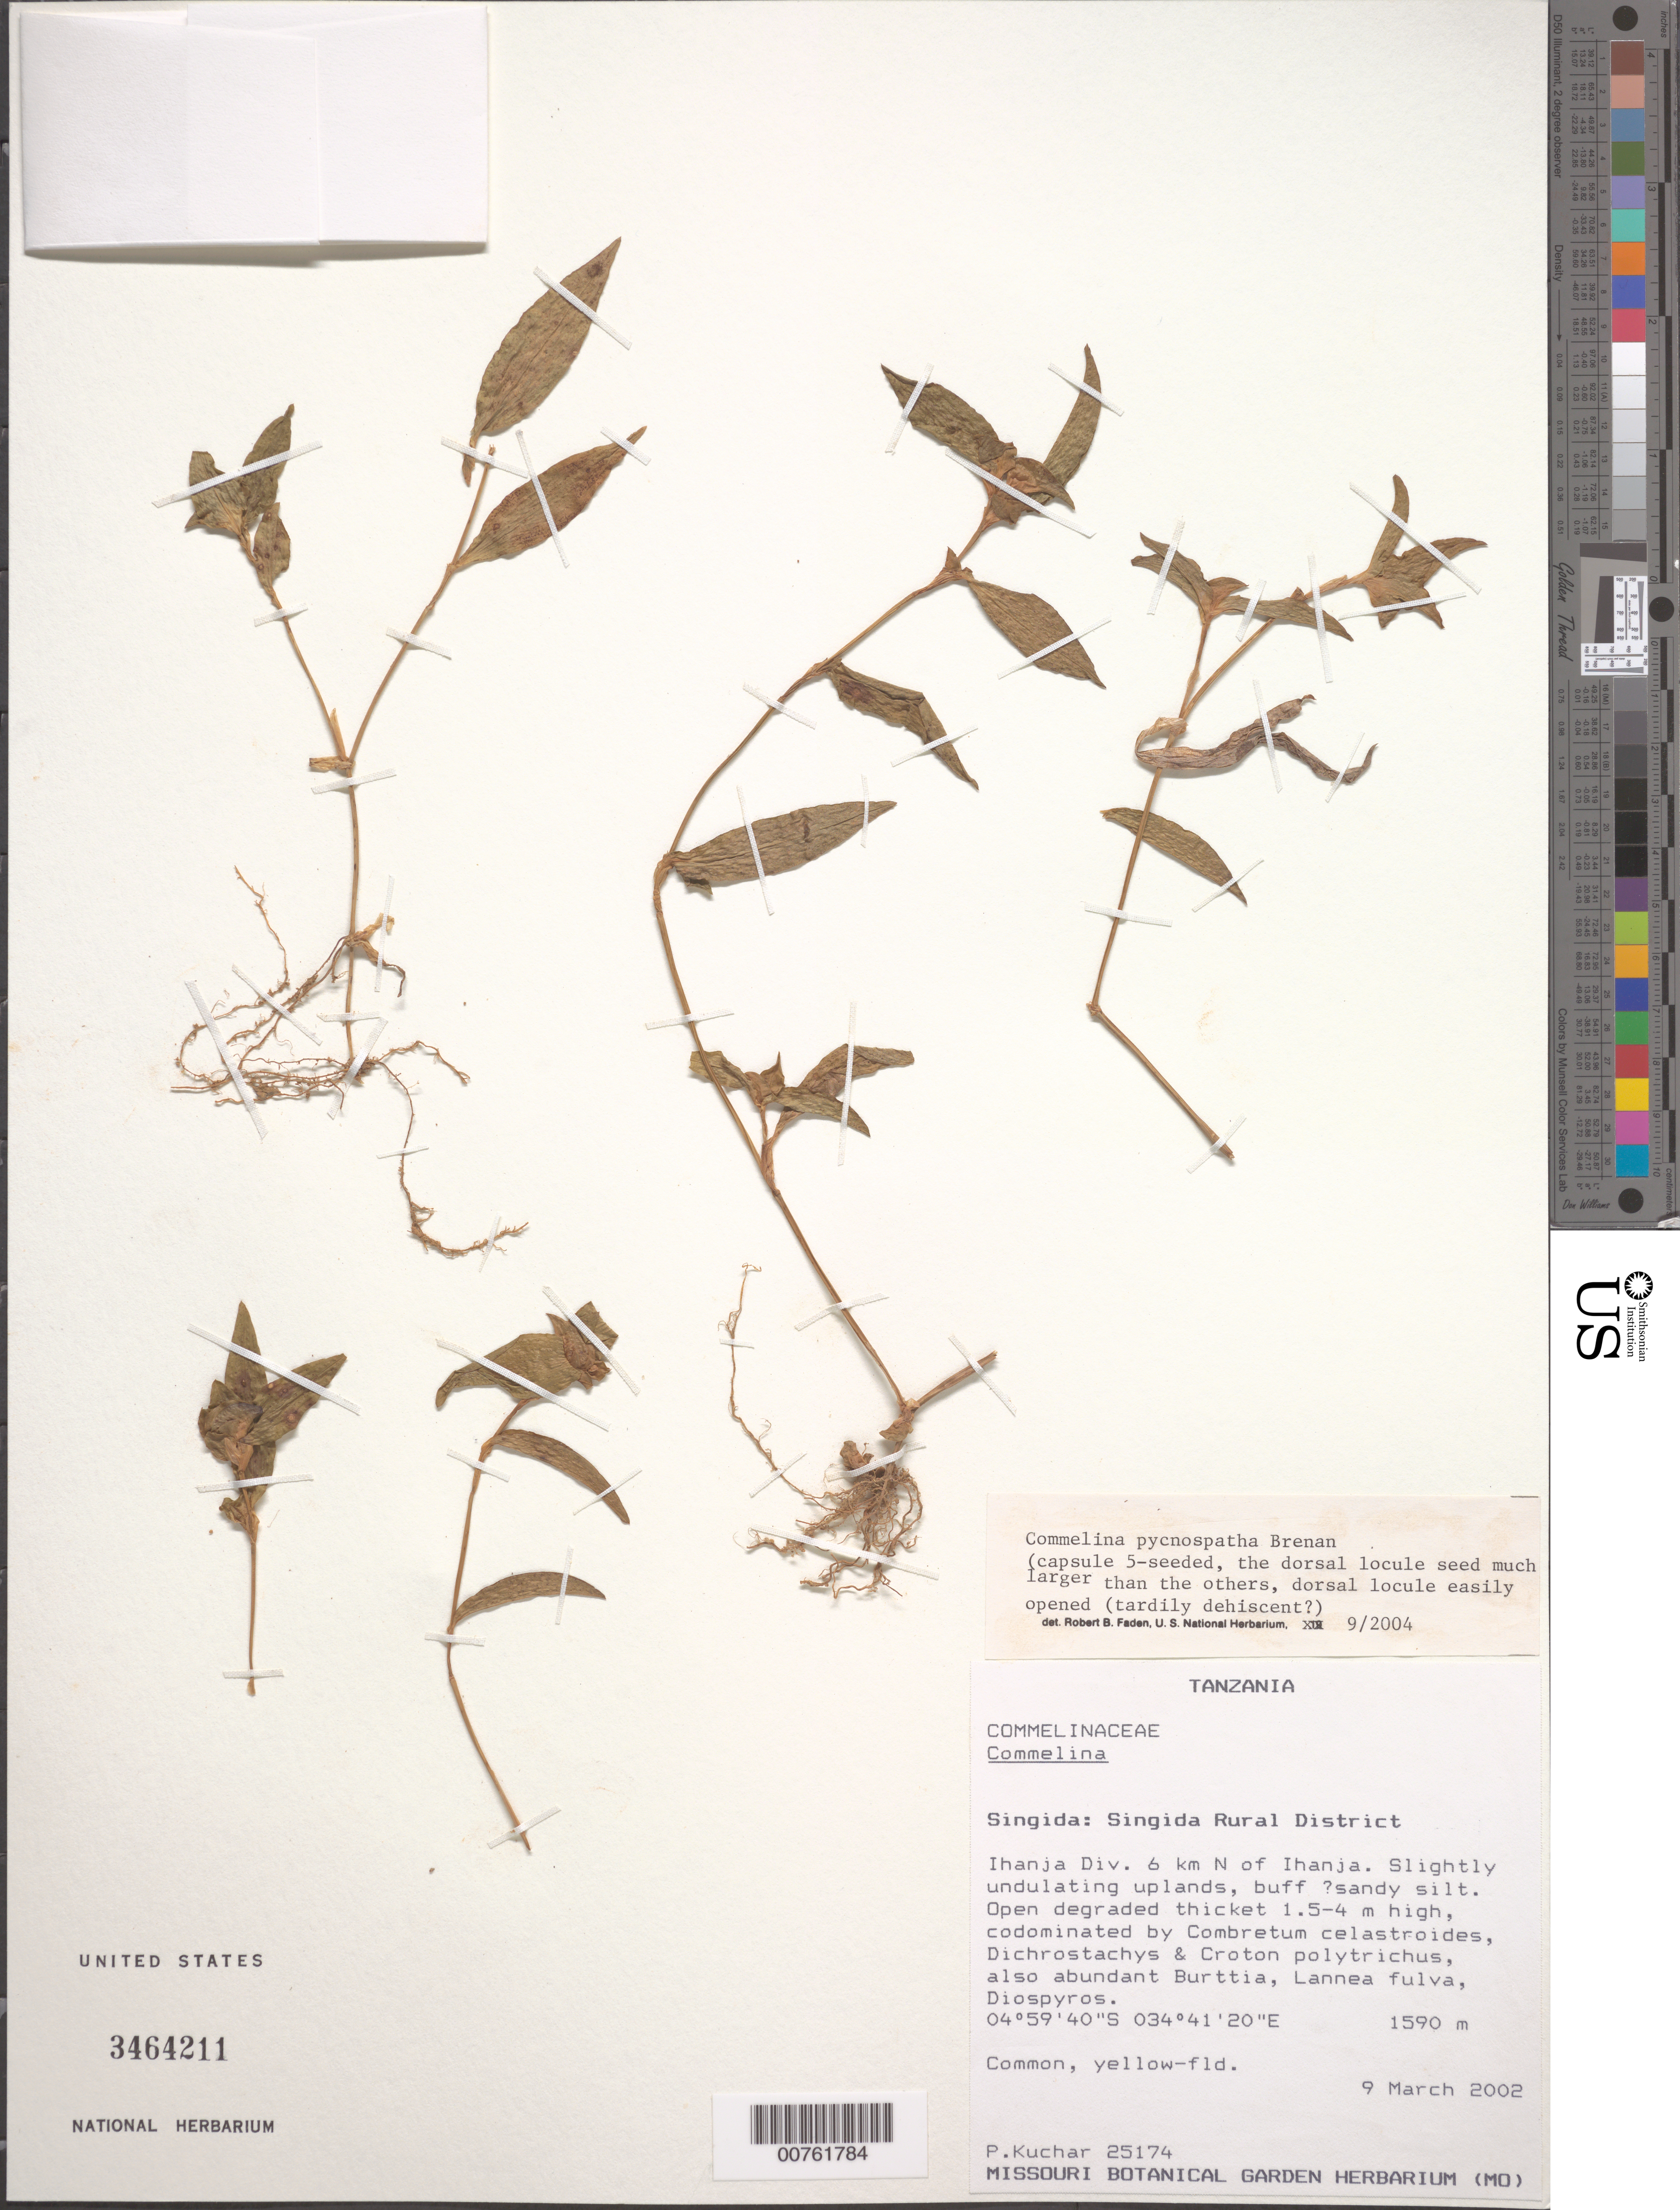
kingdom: Plantae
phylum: Tracheophyta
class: Liliopsida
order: Commelinales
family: Commelinaceae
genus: Commelina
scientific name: Commelina pycnospatha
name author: Brenan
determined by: Faden, Robert B., (US), Smithsonian Institution - National Museum of Natural History (UNITED STATES)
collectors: P. Kuchar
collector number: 25174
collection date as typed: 09 March 2002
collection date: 2002-03-09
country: Tanzania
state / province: Singida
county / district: Singida Rural District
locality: Ihanja Div. 6 km N of Ihanja.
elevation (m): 1590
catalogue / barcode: US 3464211